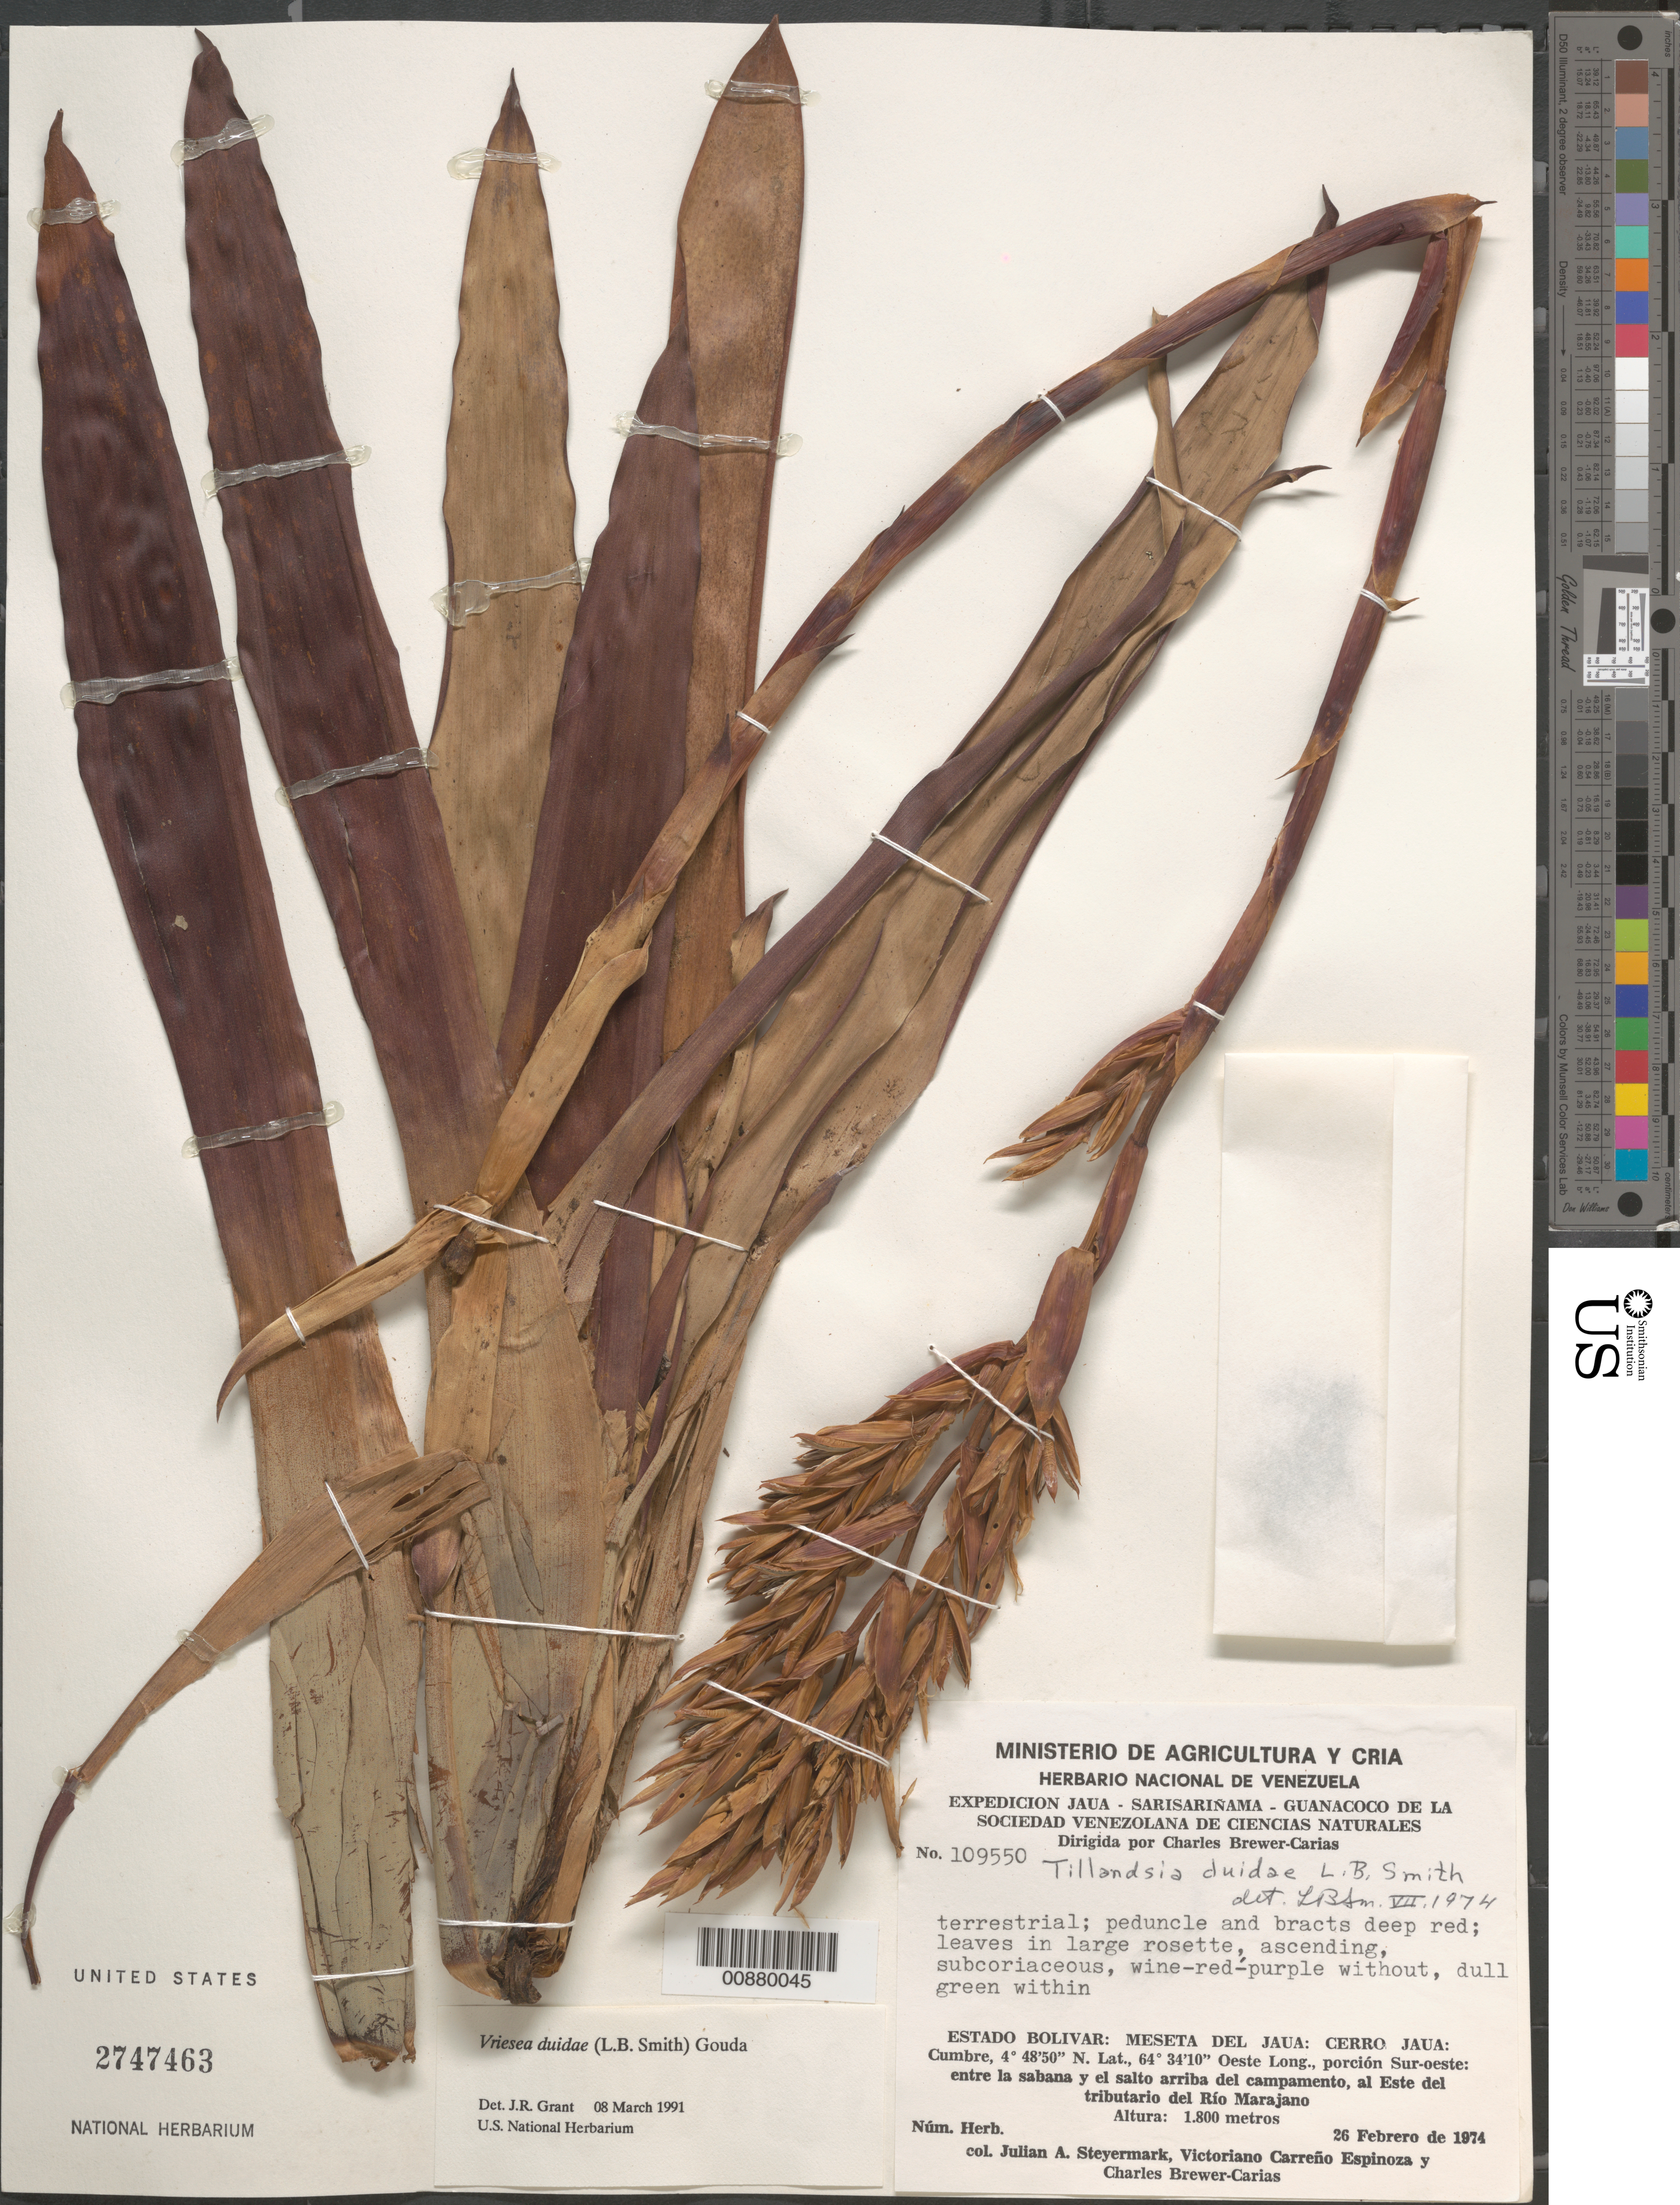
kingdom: Plantae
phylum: Tracheophyta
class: Liliopsida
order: Poales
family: Bromeliaceae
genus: Vriesea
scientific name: Vriesea duidae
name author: (L.B. Sm.) Gouda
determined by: Grant, J. R., (SWITZERLAND)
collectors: J. Steyermark, V. Carreño E. & C. Brewer-Carias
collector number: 109550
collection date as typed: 26-Feb-74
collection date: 1974-02-26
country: Venezuela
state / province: Bolívar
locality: Meseta del Jaua: Cerro Jaua, este del tributarío del Río Marajano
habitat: Entre la sabana y el salto arriba del campamento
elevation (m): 1800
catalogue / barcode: US 2747463